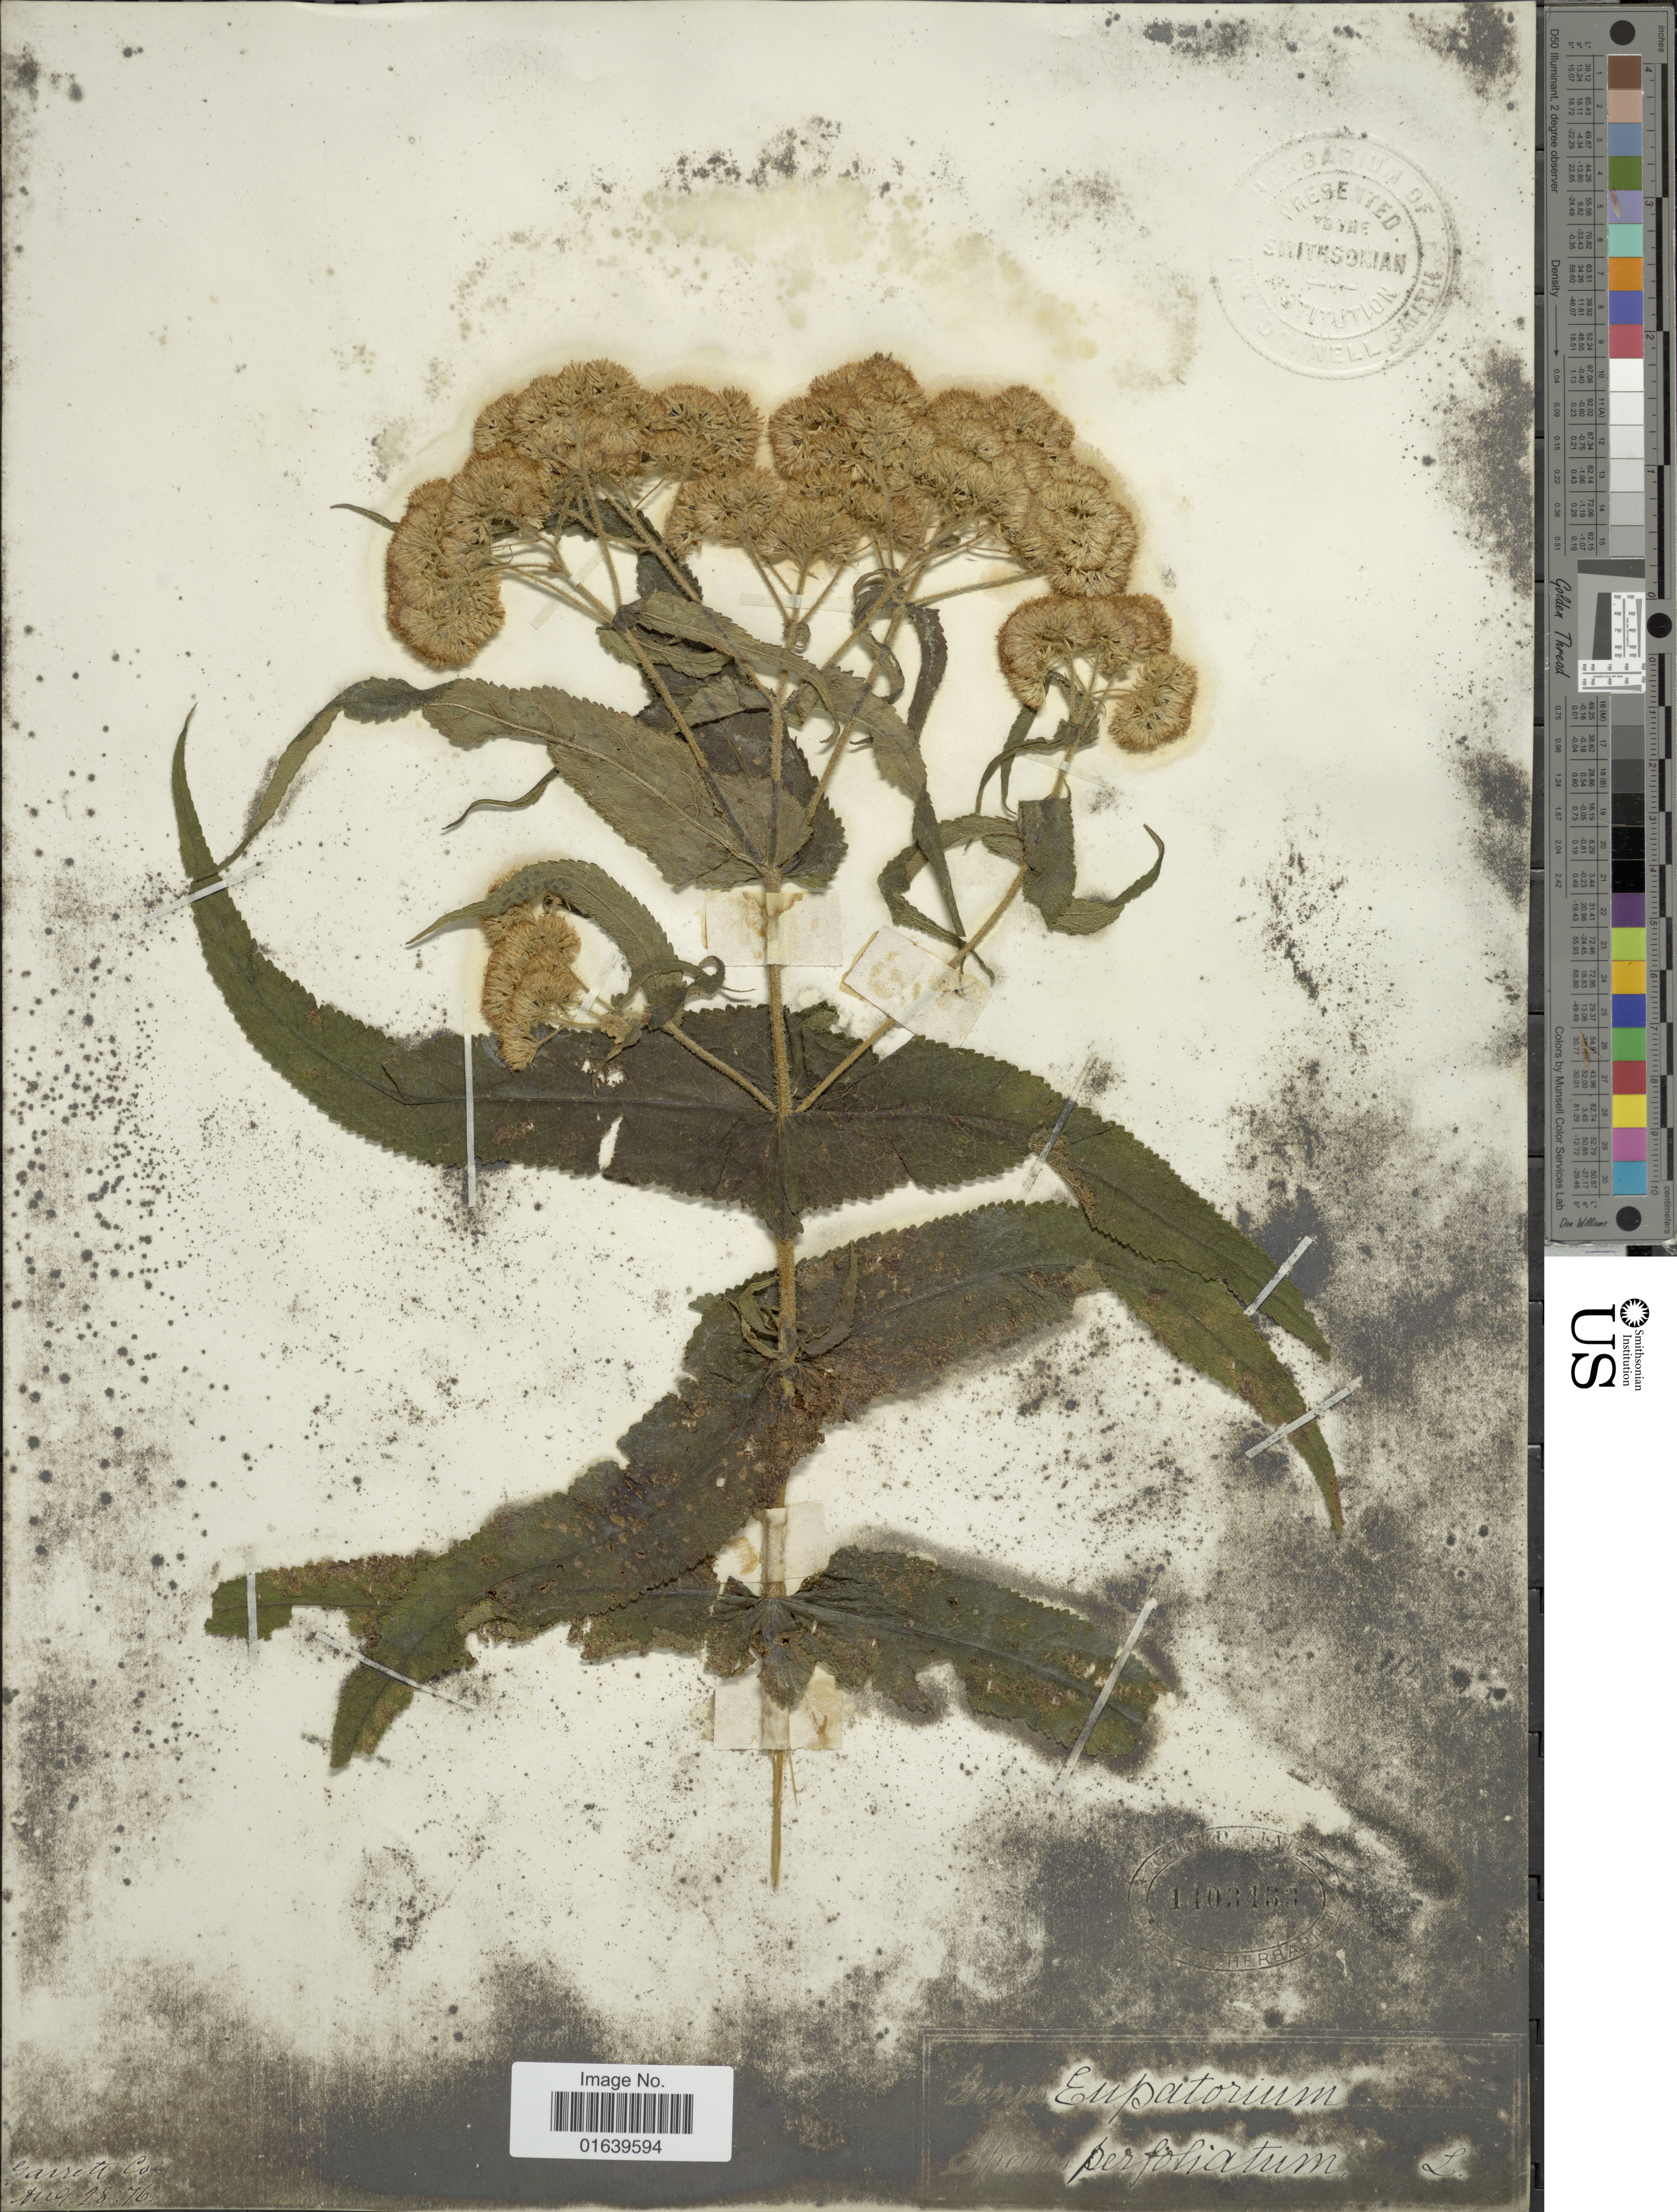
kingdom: Plantae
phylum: Tracheophyta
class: Magnoliopsida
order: Asterales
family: Asteraceae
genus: Eupatorium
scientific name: Eupatorium perfoliatum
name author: L.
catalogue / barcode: US 1403433